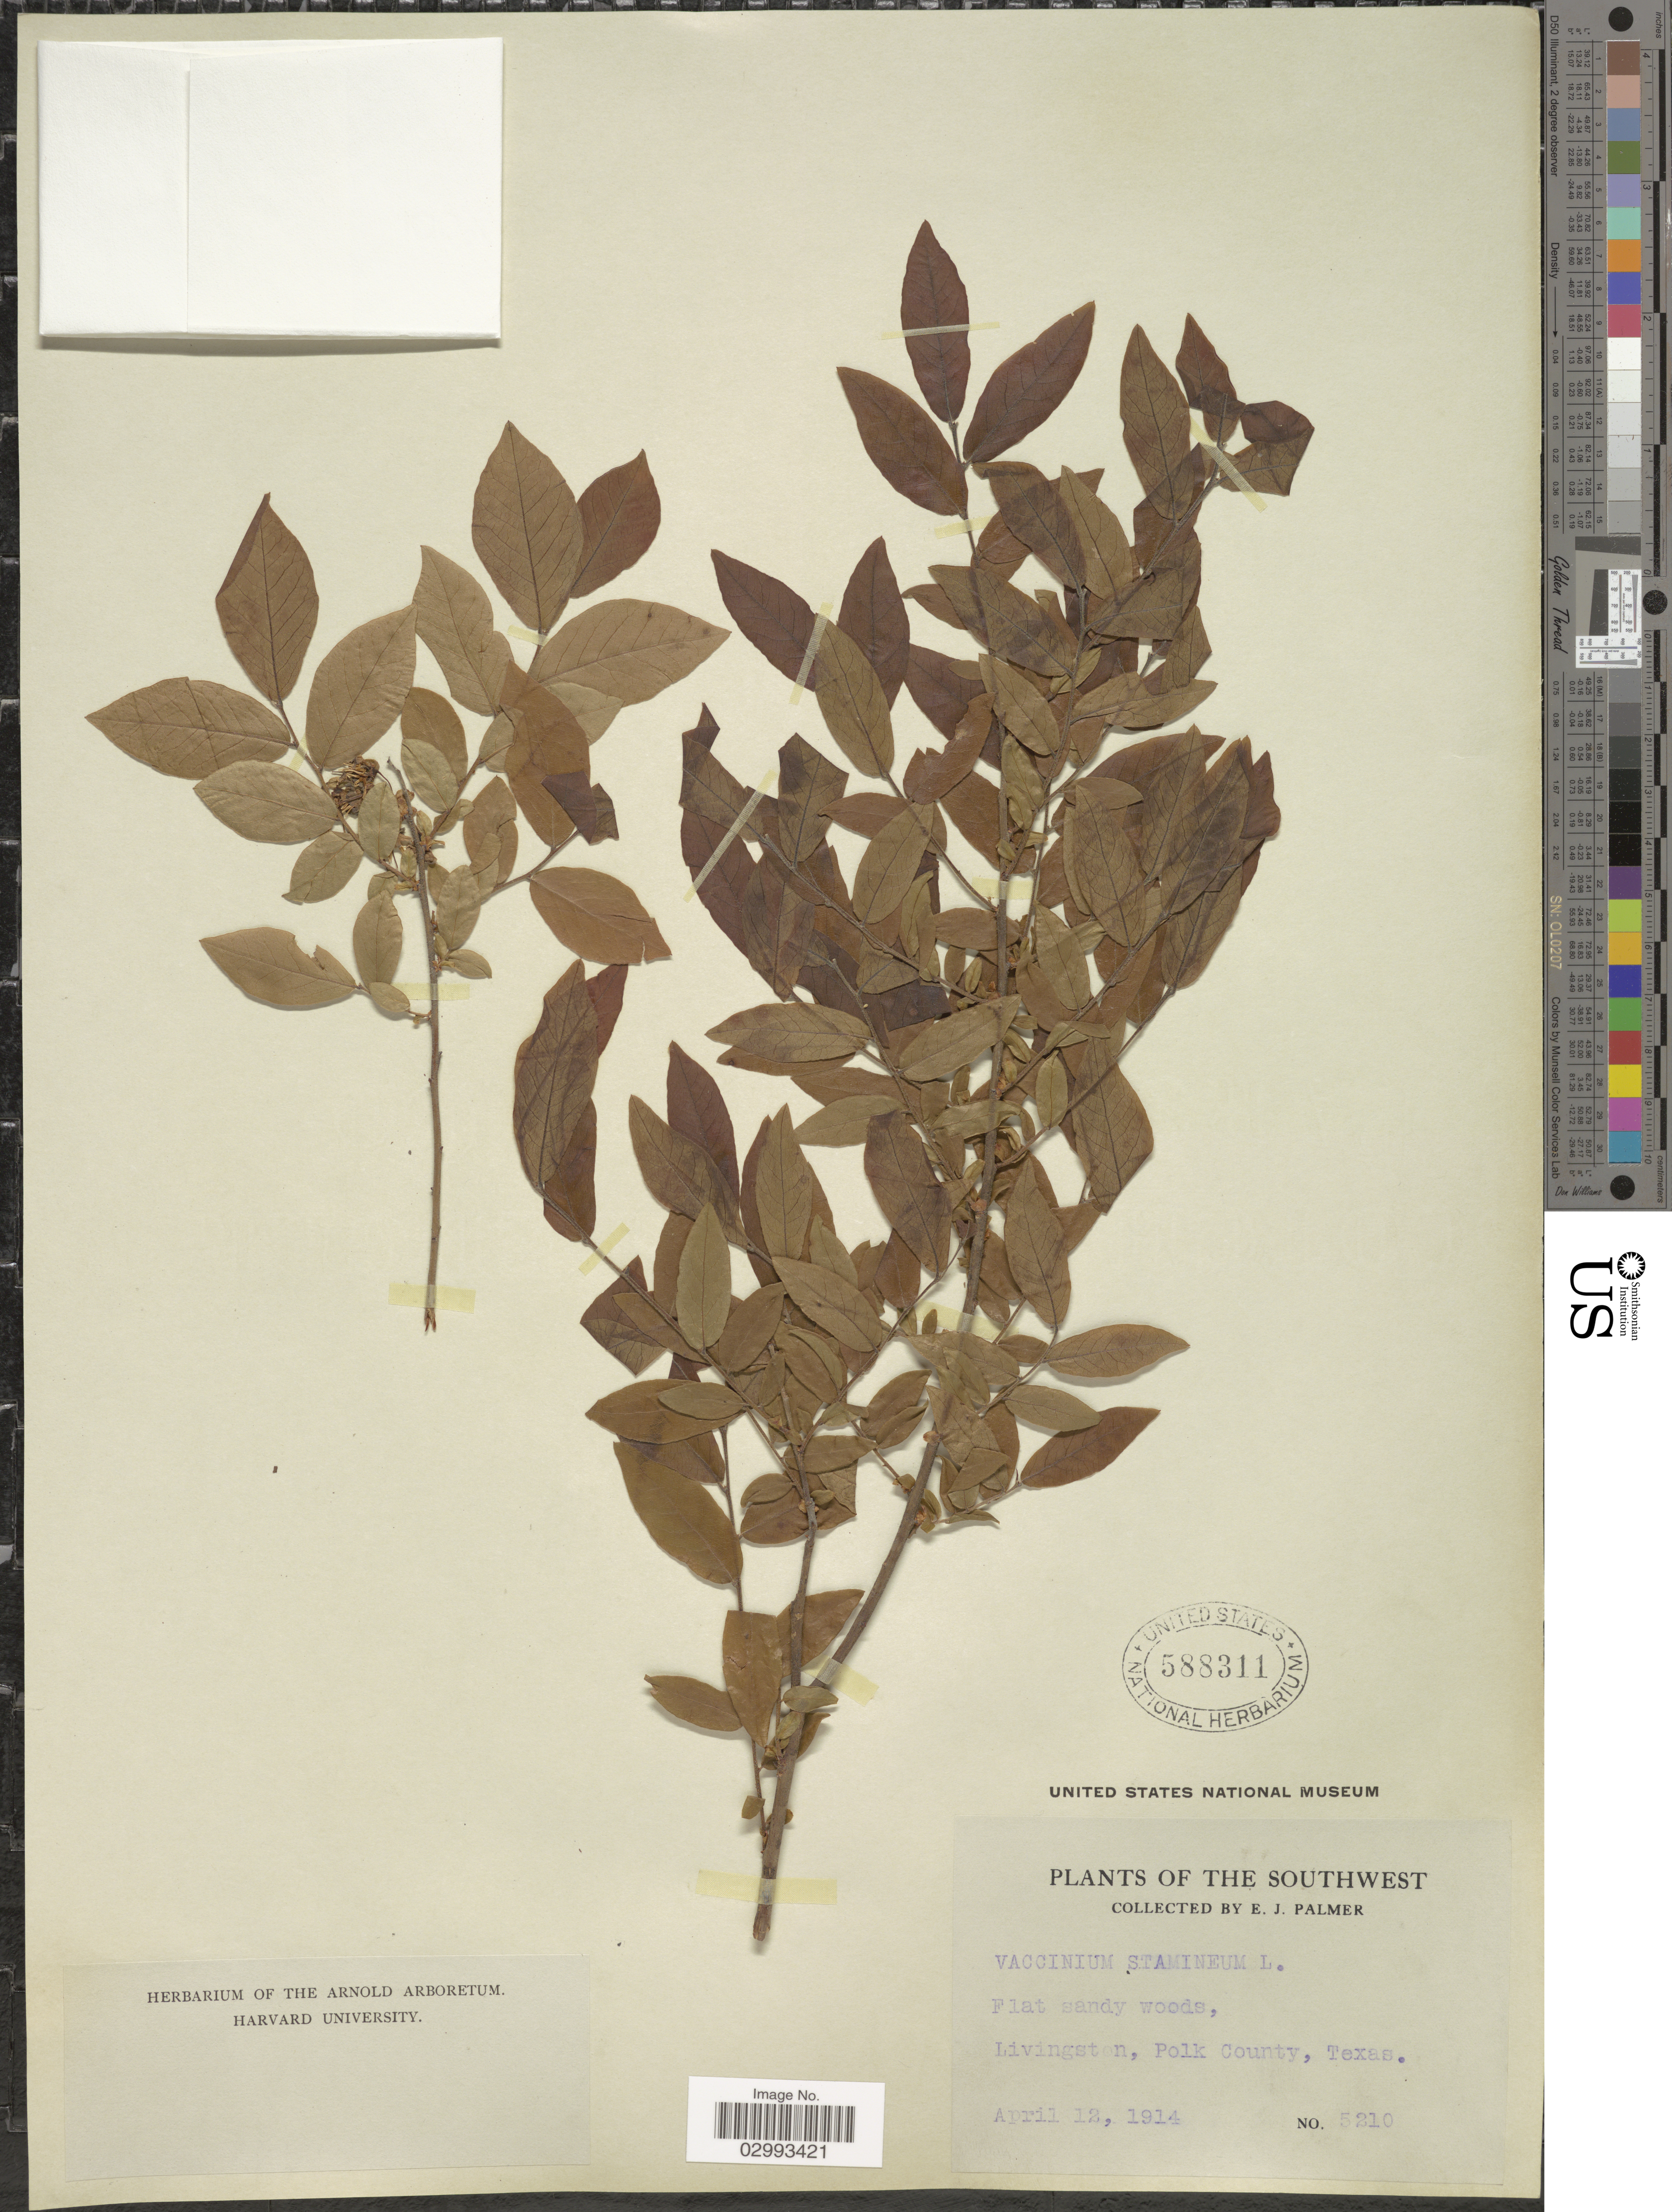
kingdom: Plantae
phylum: Tracheophyta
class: Magnoliopsida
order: Ericales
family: Ericaceae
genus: Polycodium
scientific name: Polycodium stamineum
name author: (L.) Greene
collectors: E. J. Palmer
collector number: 5210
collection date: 1914-04-12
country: United States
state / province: Texas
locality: The Southwest. Livingston, Polk County.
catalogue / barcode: US 588311